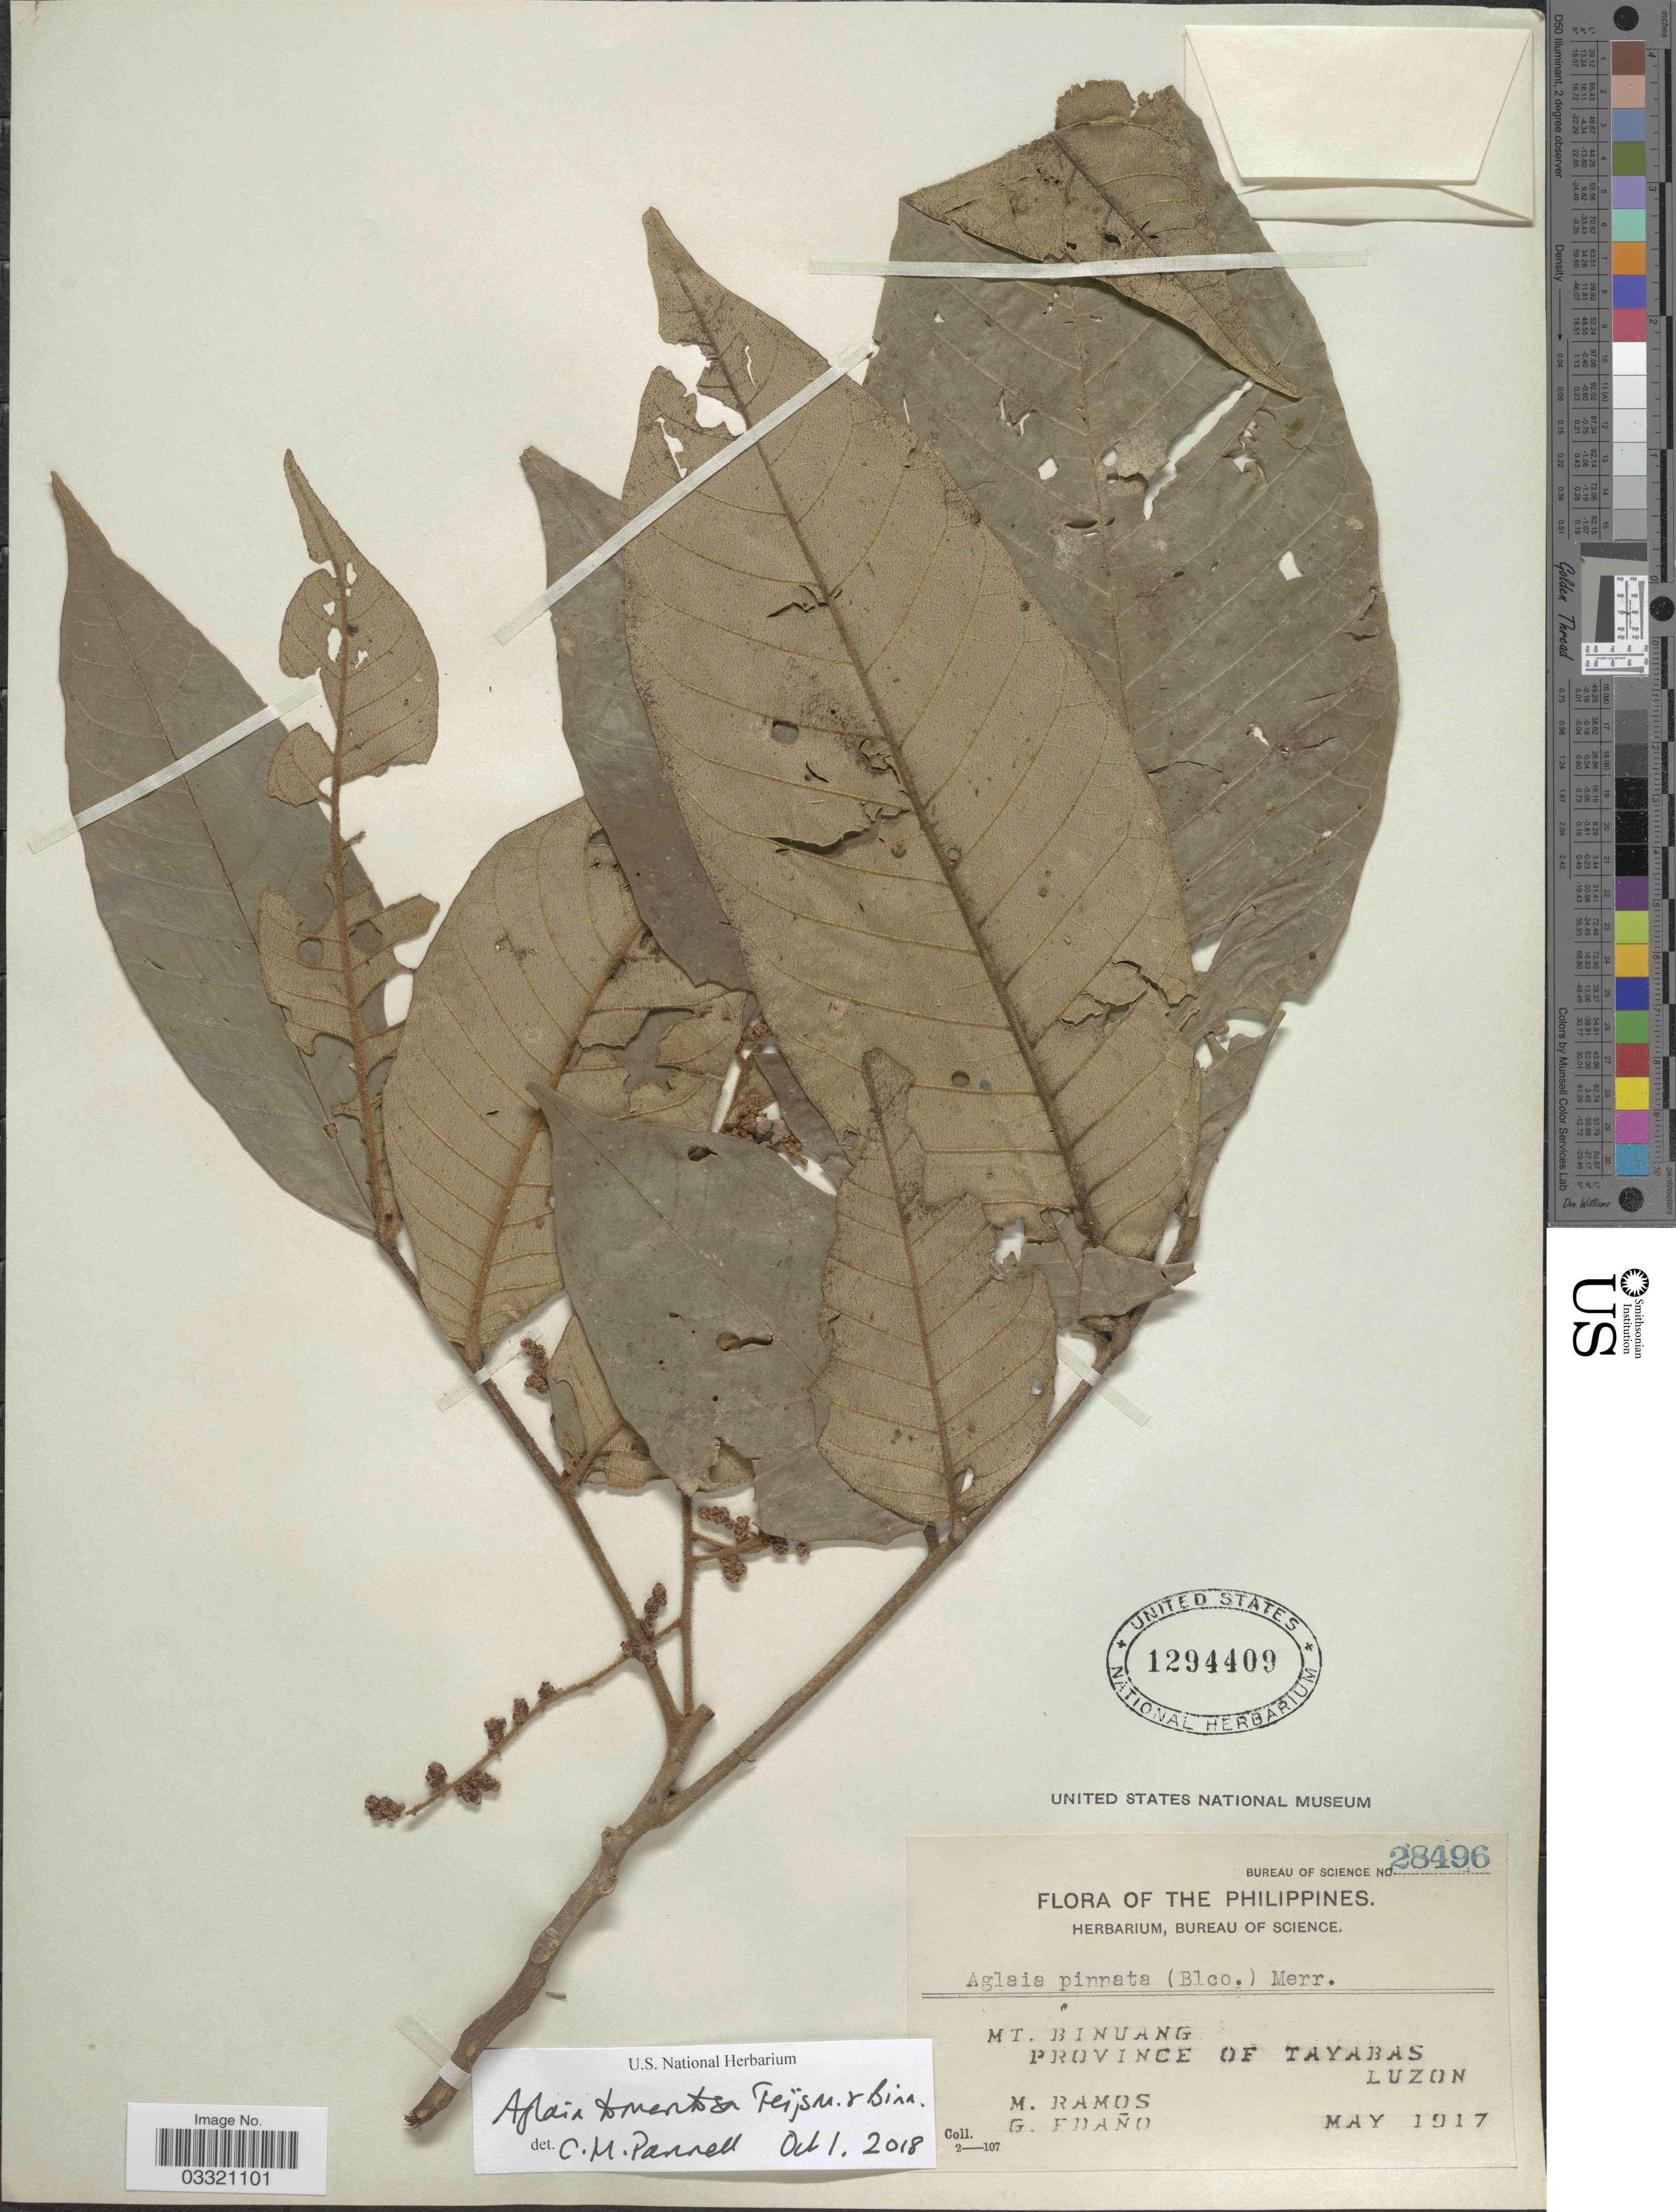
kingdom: Plantae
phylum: Tracheophyta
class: Magnoliopsida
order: Sapindales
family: Meliaceae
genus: Aglaia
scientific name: Aglaia tomentosa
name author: Teijsm. & Binn.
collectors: M. Ramos & G. Edaño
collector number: Bureau of Science 28496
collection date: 1917-05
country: Philippines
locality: Mt. Binuang. Province of Tayabas. Luzon.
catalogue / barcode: US 1294409